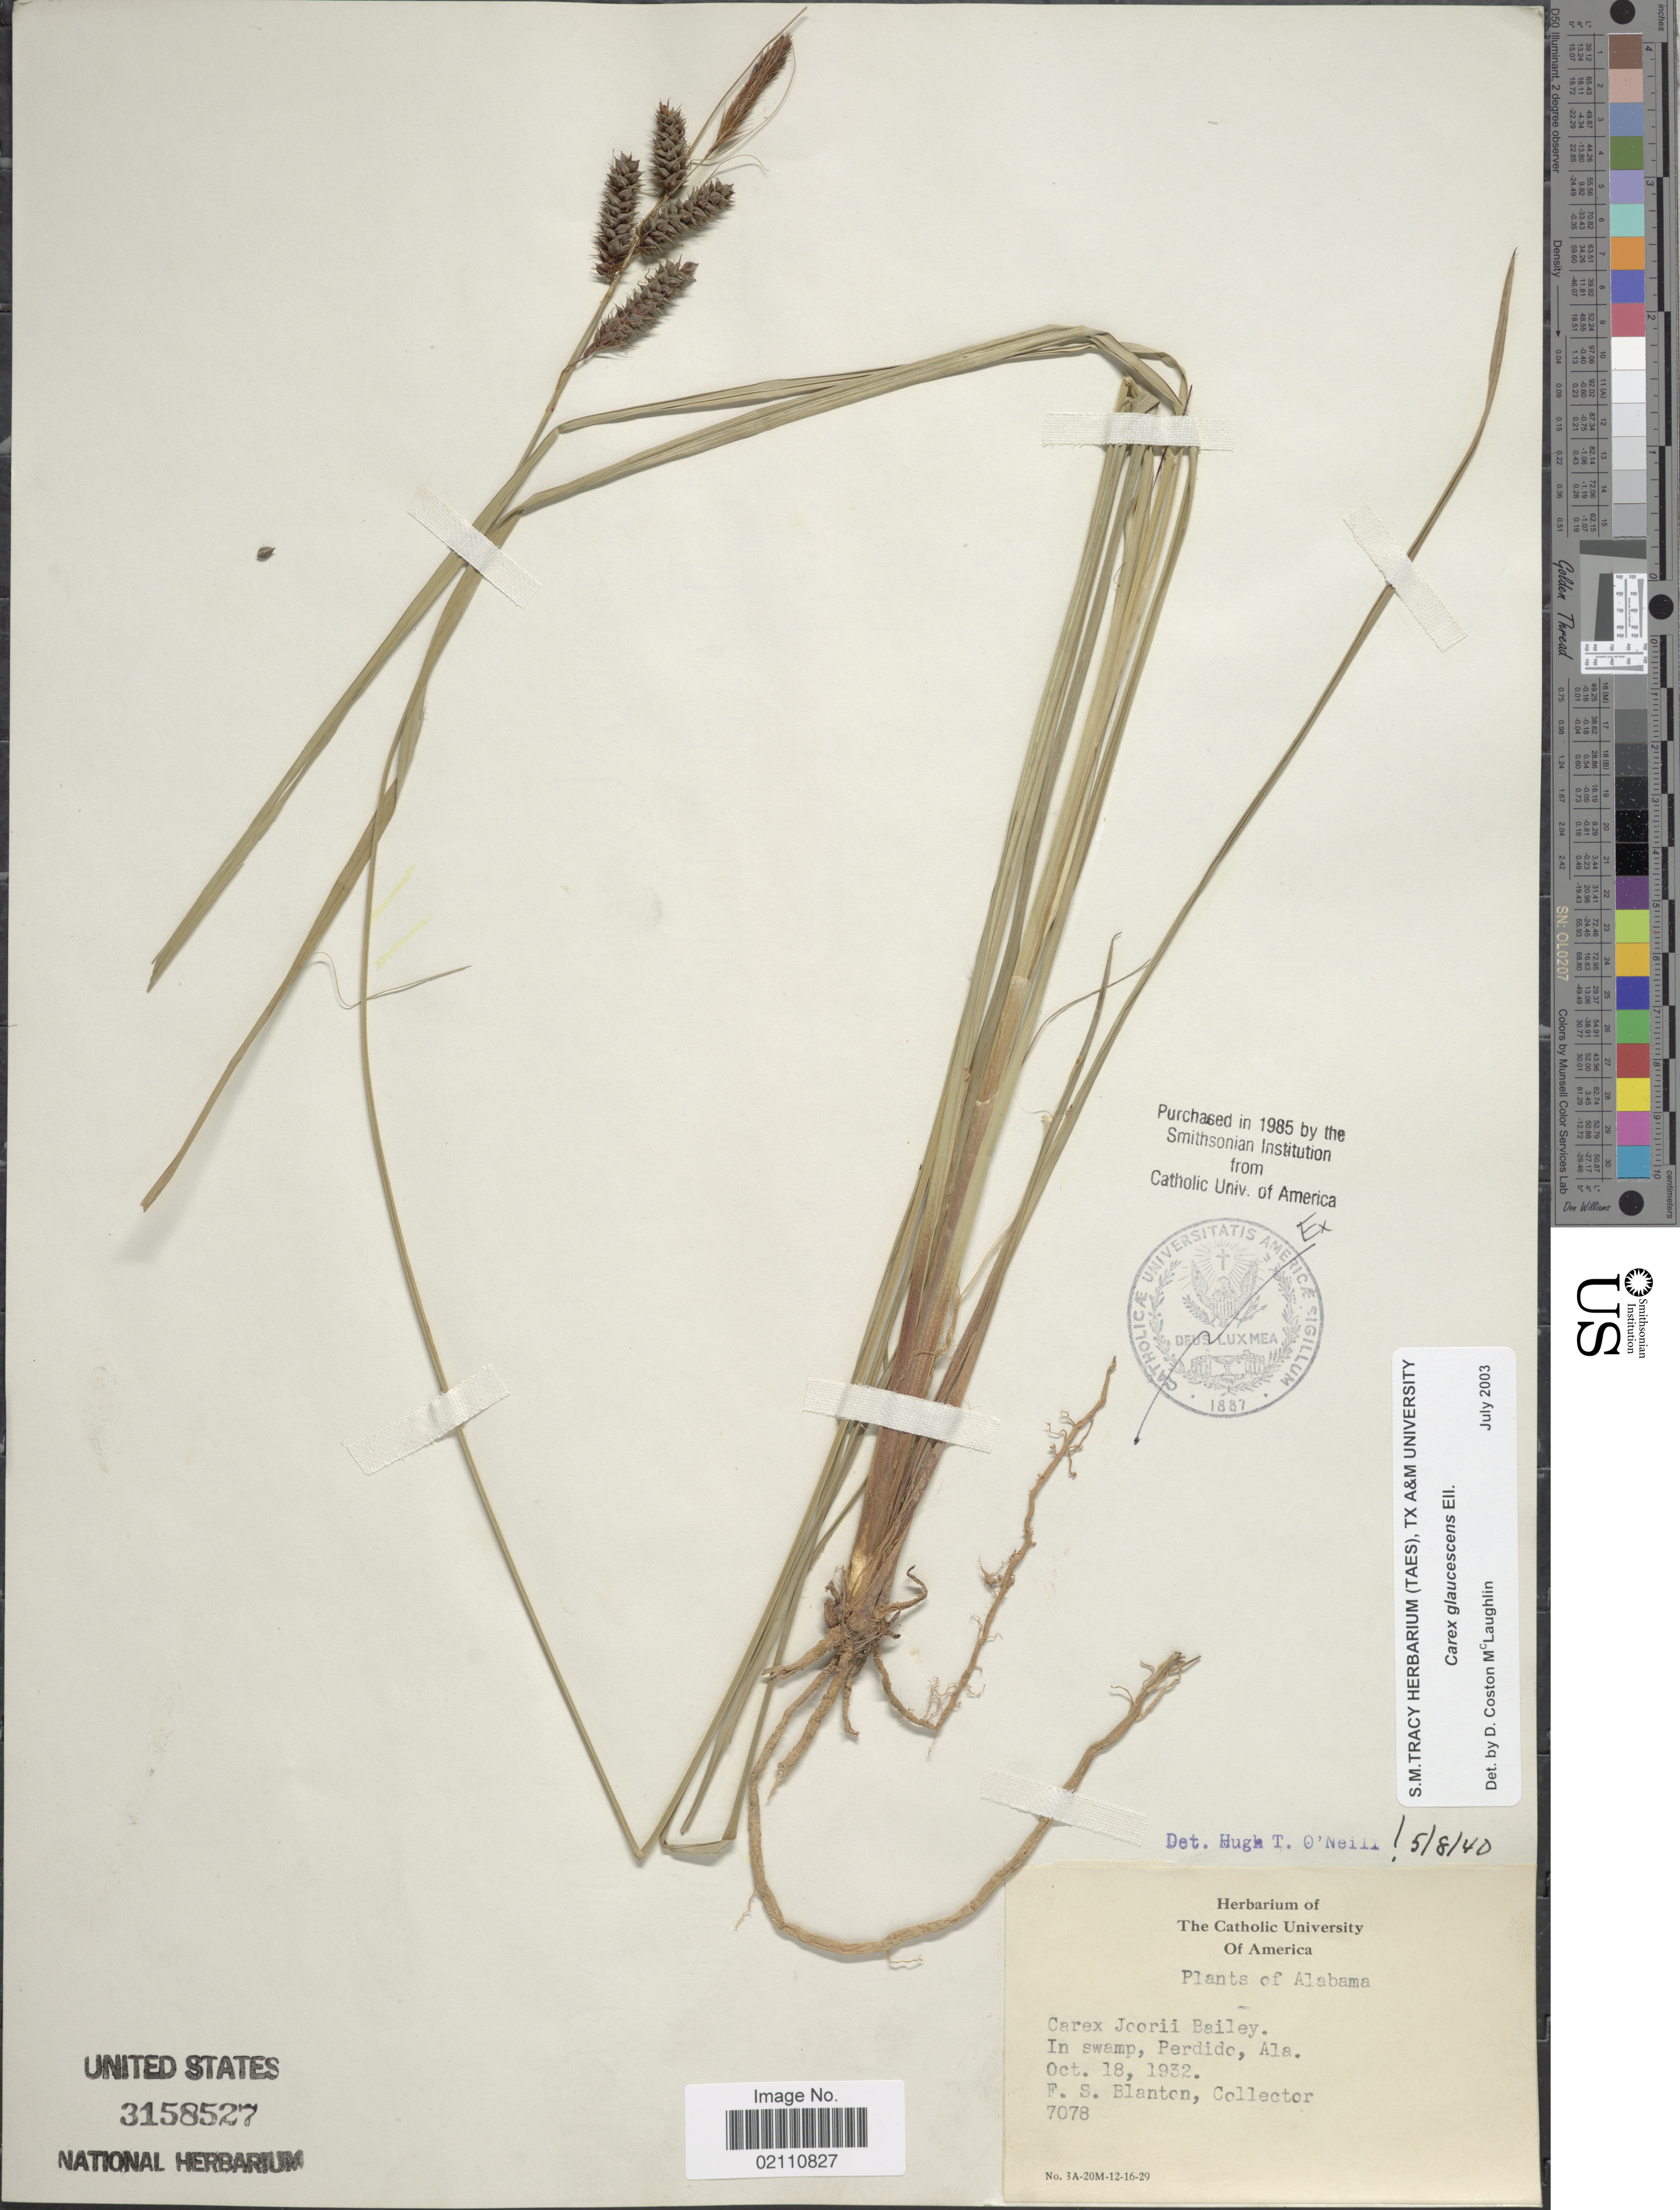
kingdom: Plantae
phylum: Tracheophyta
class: Liliopsida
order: Poales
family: Cyperaceae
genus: Carex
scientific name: Carex glaucescens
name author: Elliott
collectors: F. S. Blanton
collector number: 7078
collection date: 1932-10-18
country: United States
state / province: Alabama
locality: In swamp, Perdido, Ala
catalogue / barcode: US 3158527